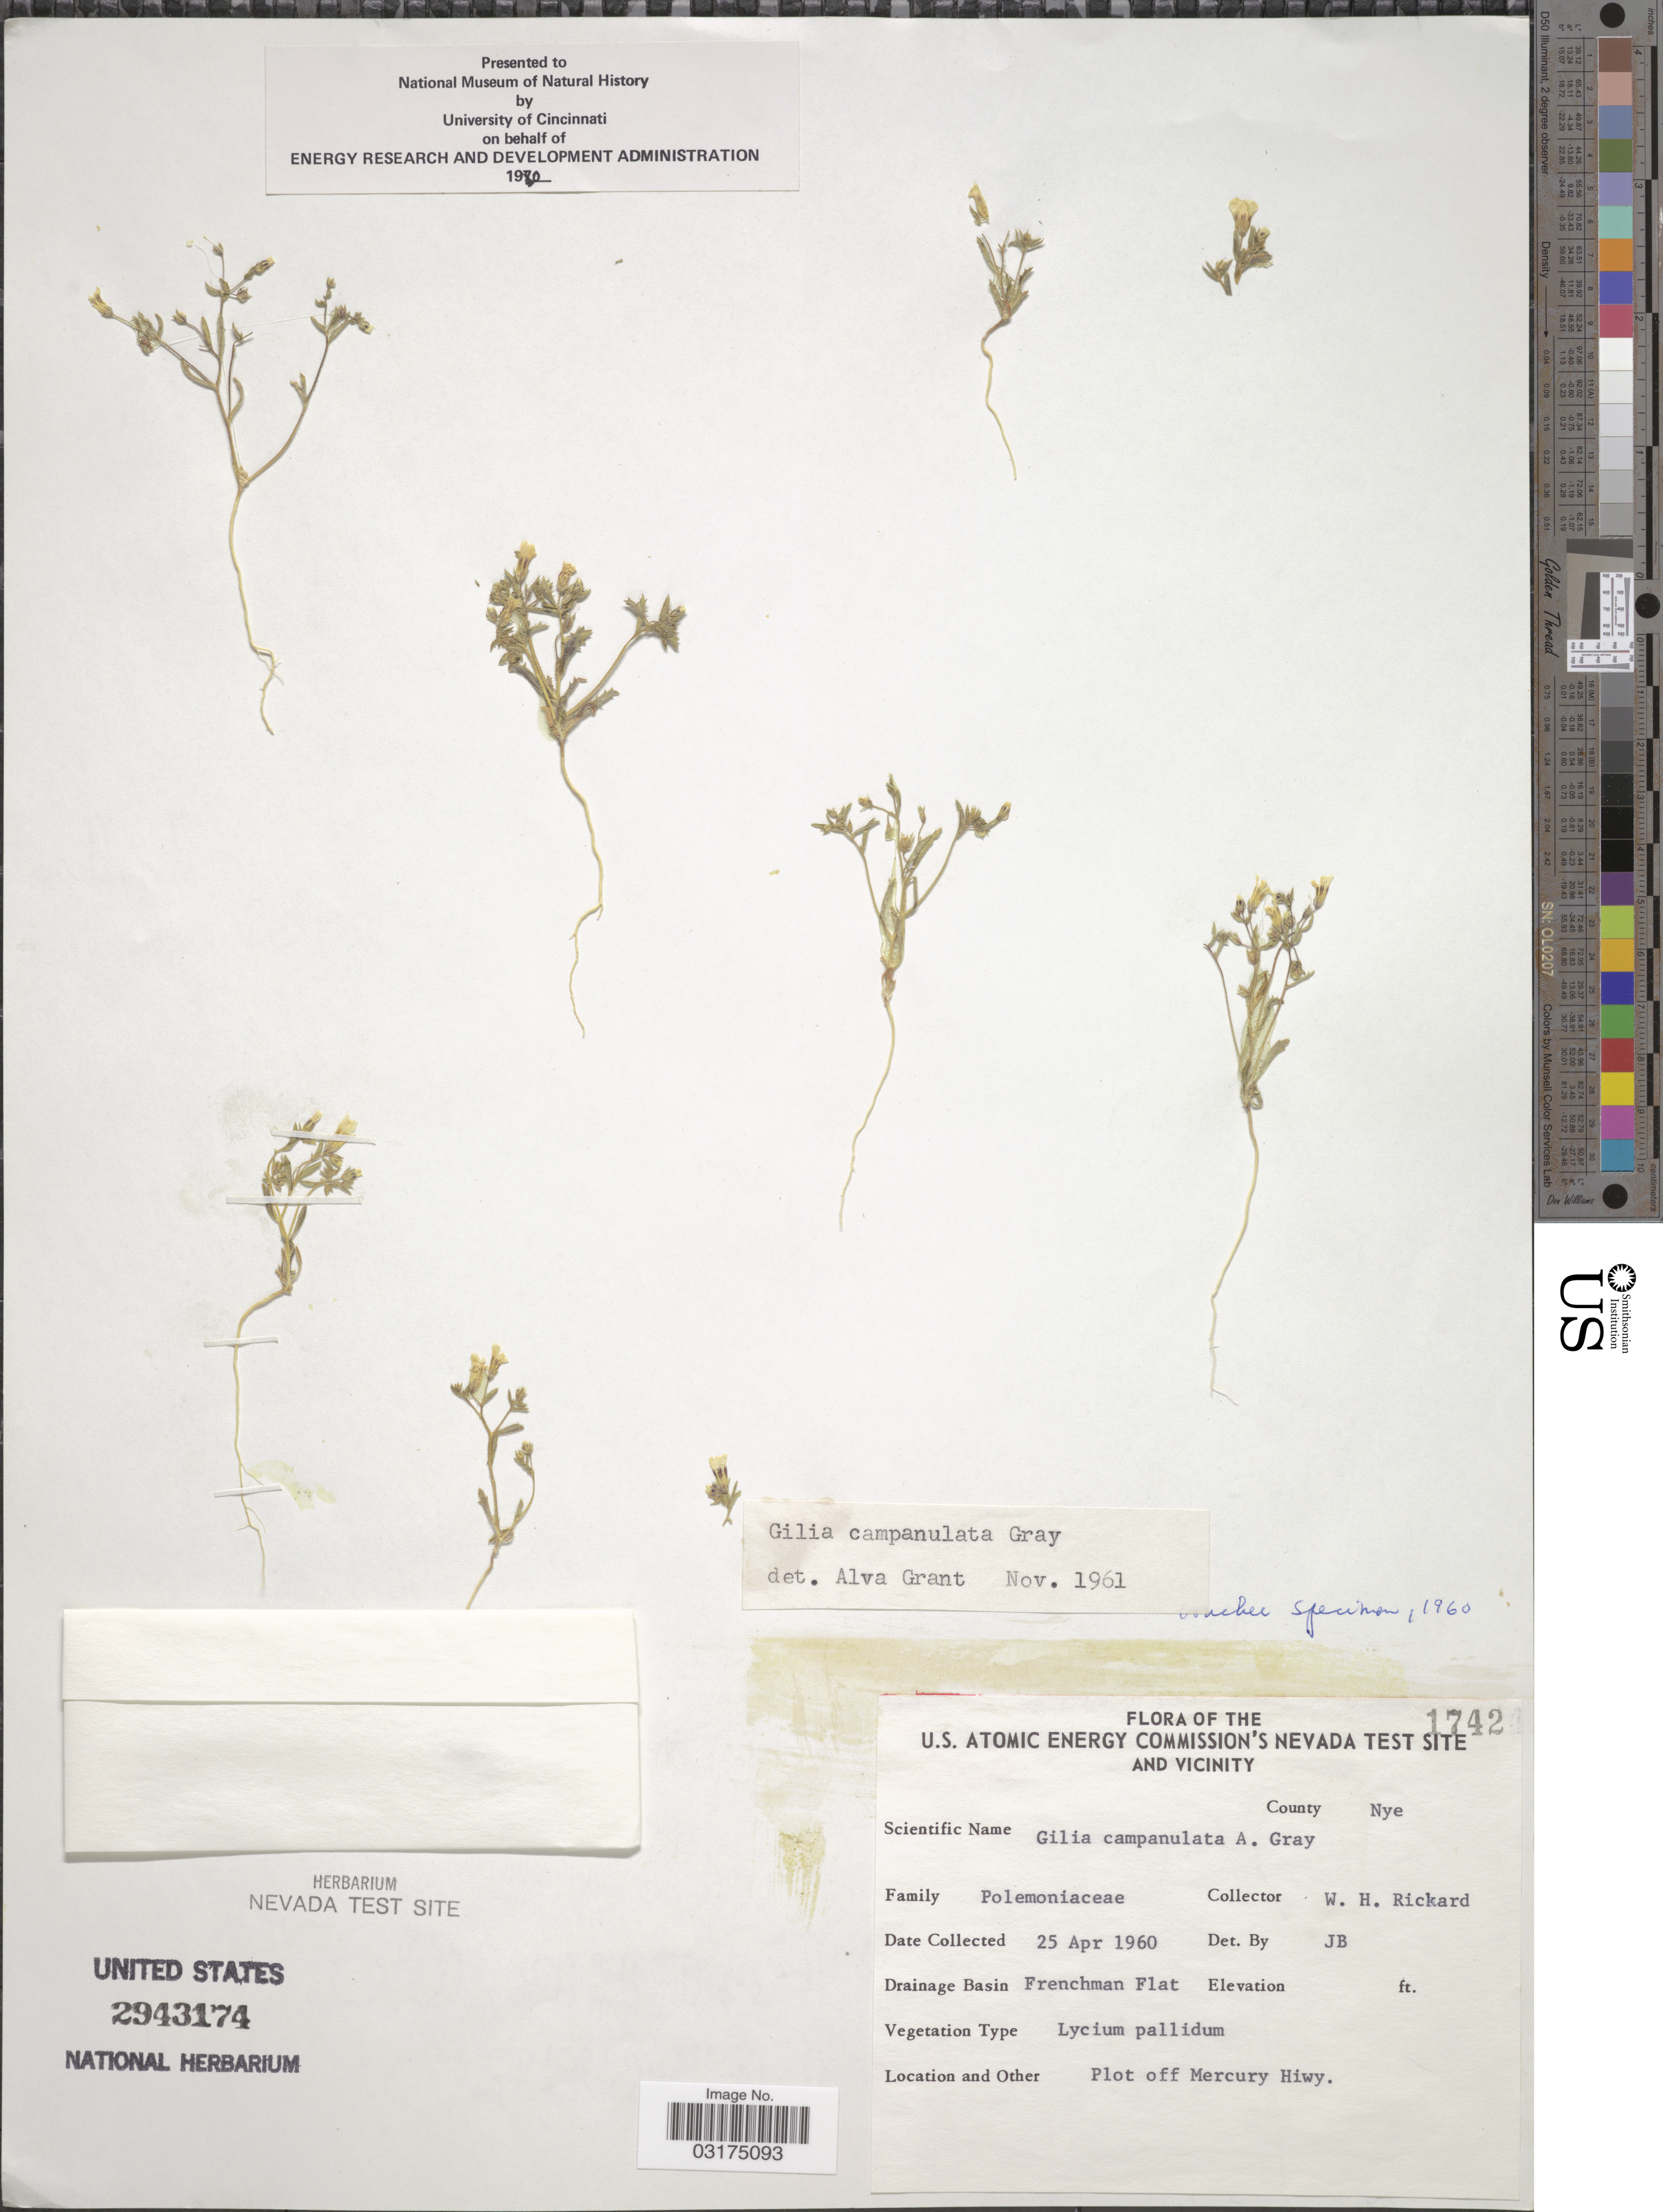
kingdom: Plantae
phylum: Tracheophyta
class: Magnoliopsida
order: Ericales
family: Polemoniaceae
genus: Linanthus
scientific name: Linanthus campanulatus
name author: (A. Gray) J.M. Porter & L.A. Johnson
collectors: W. Rickard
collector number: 1742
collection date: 1960-04-25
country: United States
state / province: Nevada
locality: U.S. Atomic Energy Commission's Nevada Test Site and Vicinity, County Nye, Drainage Basin Frenchman Flat, Plot off Mercury Hiwy.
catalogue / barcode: US 2943174